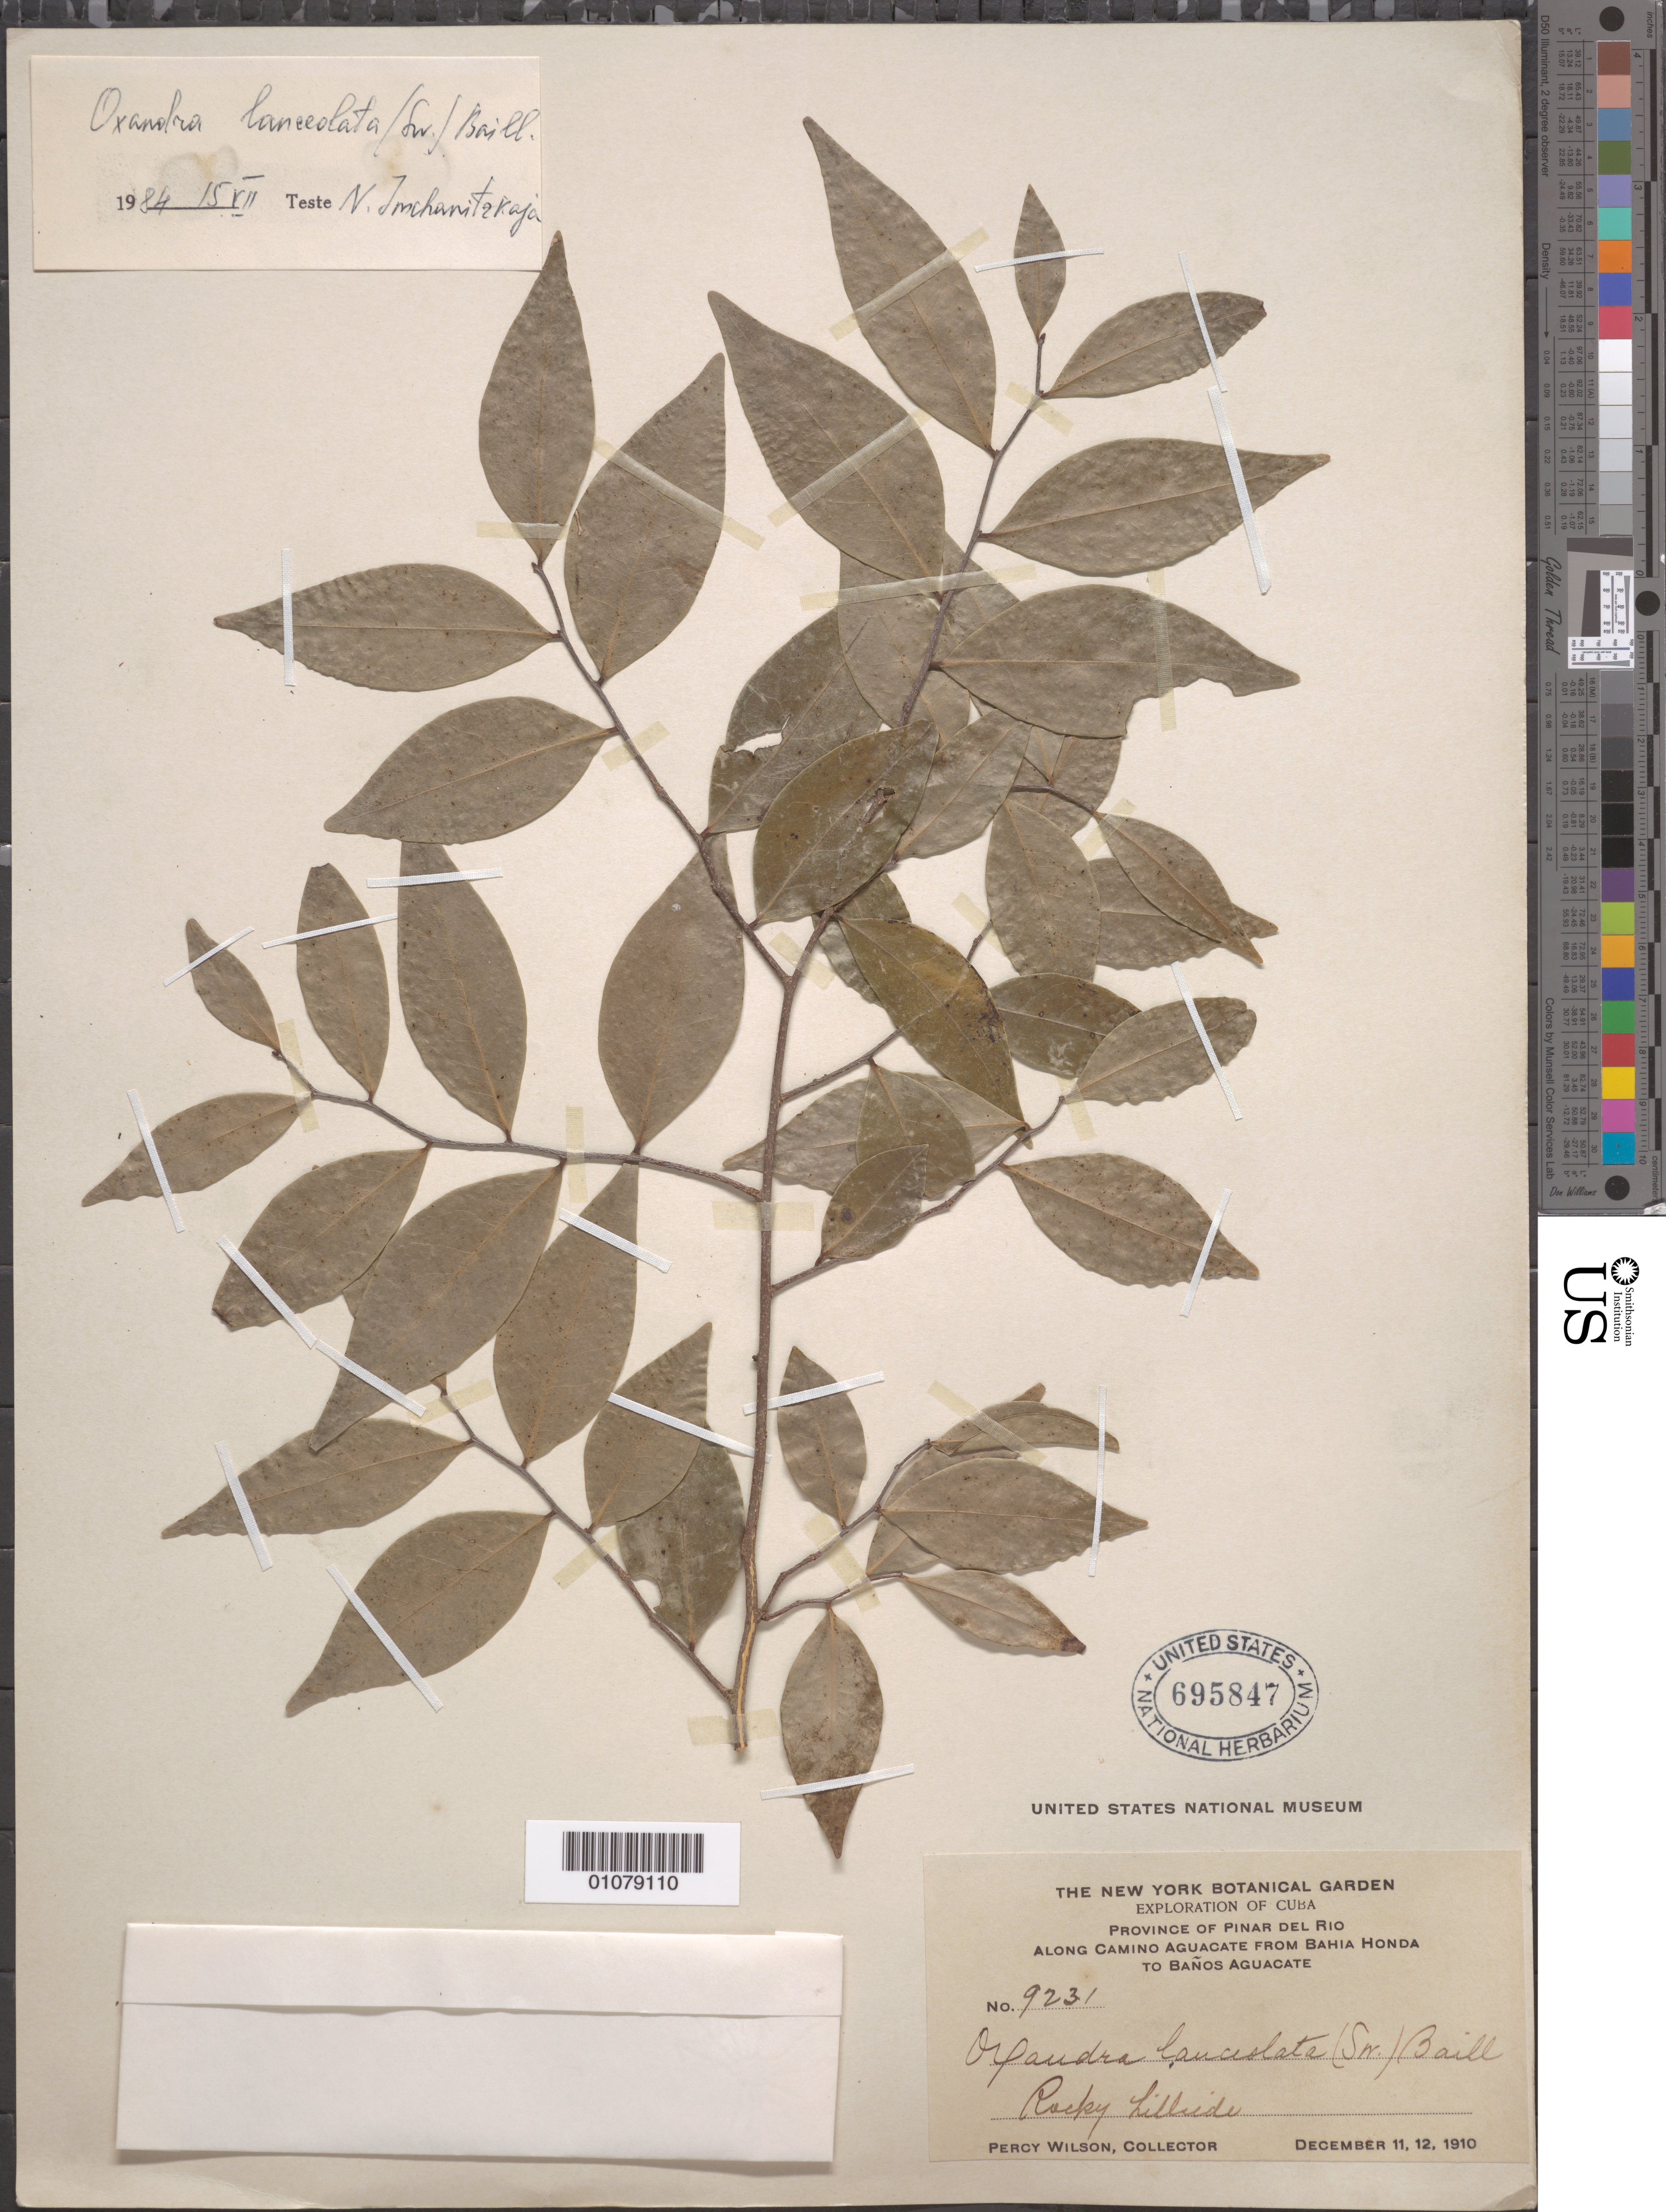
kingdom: Plantae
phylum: Tracheophyta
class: Magnoliopsida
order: Magnoliales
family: Annonaceae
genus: Oxandra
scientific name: Oxandra lanceolata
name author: (Sw.) Baill.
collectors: P. Wilson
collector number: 9231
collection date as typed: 11 Dec 1910 and 12 Dec 1910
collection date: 1910-12-11,1910-12-12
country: Cuba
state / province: Pinar del Rio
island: Cuba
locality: Province of Pinar Del Rio, Along Camino Aguacate from Bahia Honda to Banos Aguacate Rocky Hillside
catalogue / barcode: US 695847